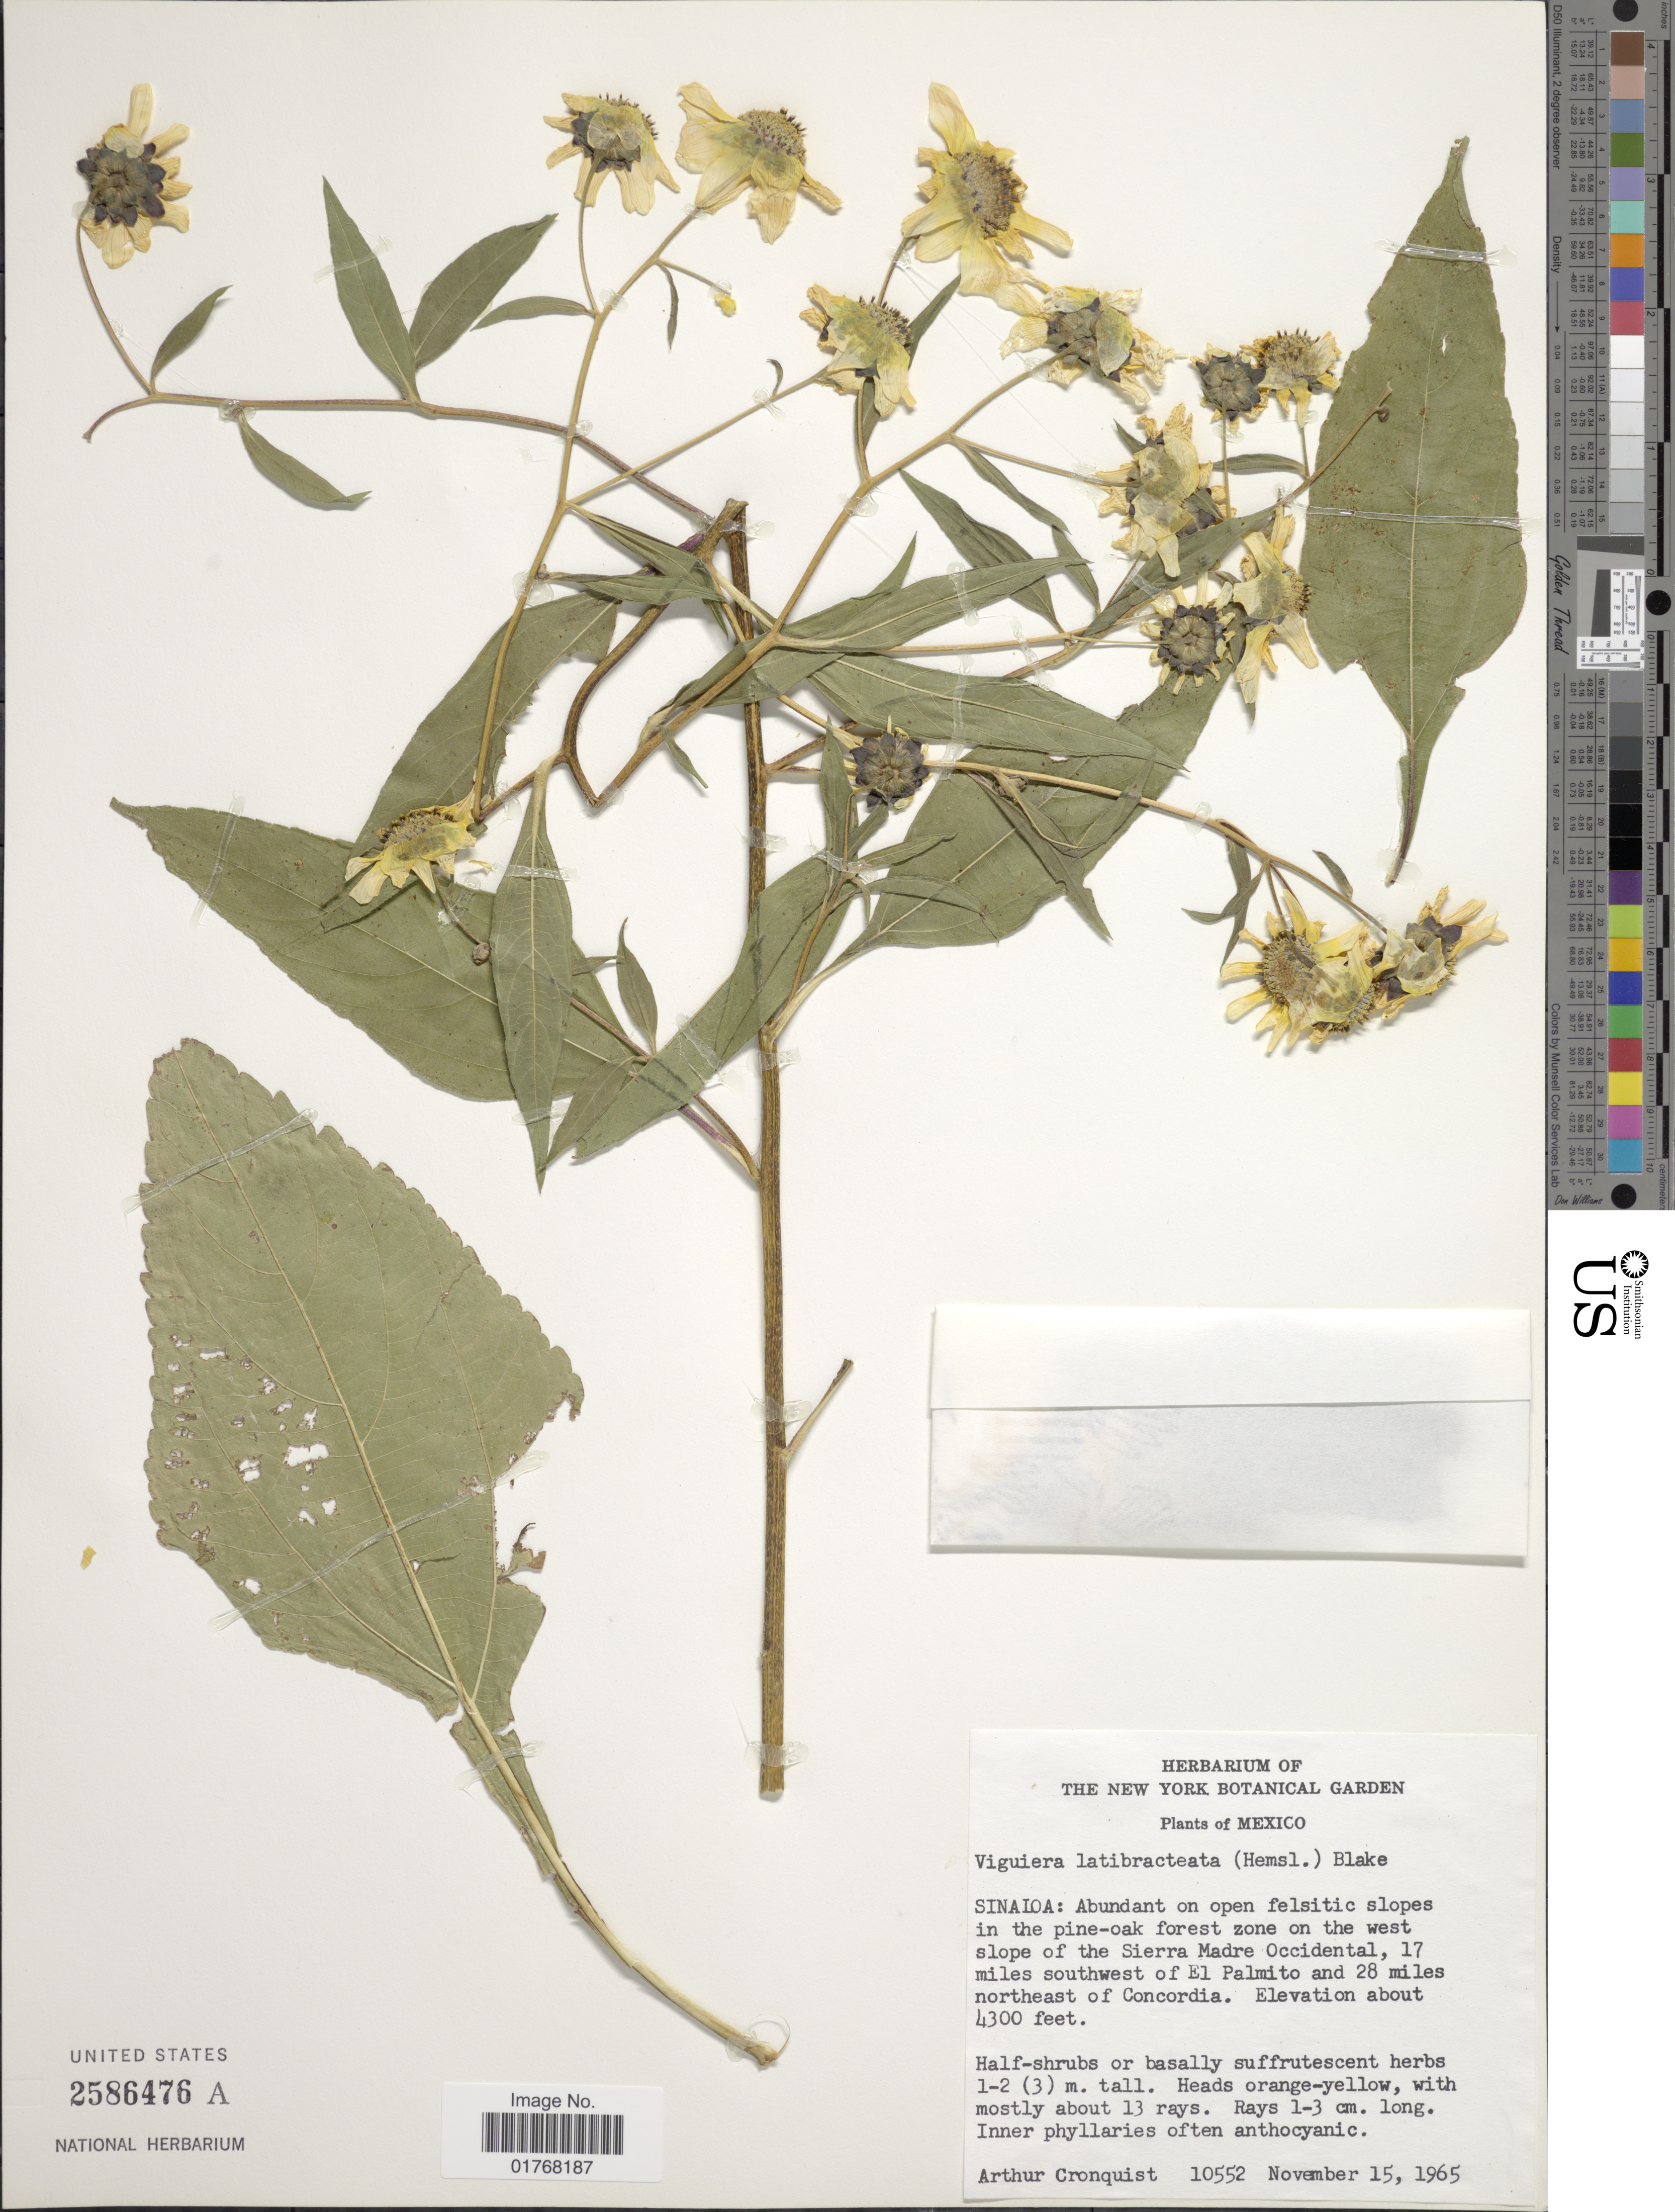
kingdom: Plantae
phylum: Tracheophyta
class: Magnoliopsida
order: Asterales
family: Asteraceae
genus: Viguiera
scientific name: Viguiera latibracteata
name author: (Hemsl.) Blake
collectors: A. J. Cronquist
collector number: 10552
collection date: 1965-11-15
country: Mexico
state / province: Sinaloa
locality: Abundant on open felsitic slopes in the pine-oak forest zone on the west slope of the Sierra Madre Occidental, 17 miles southwest of El Palmito and 28 miles northeast of Concordia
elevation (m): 1311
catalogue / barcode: US 2586476A